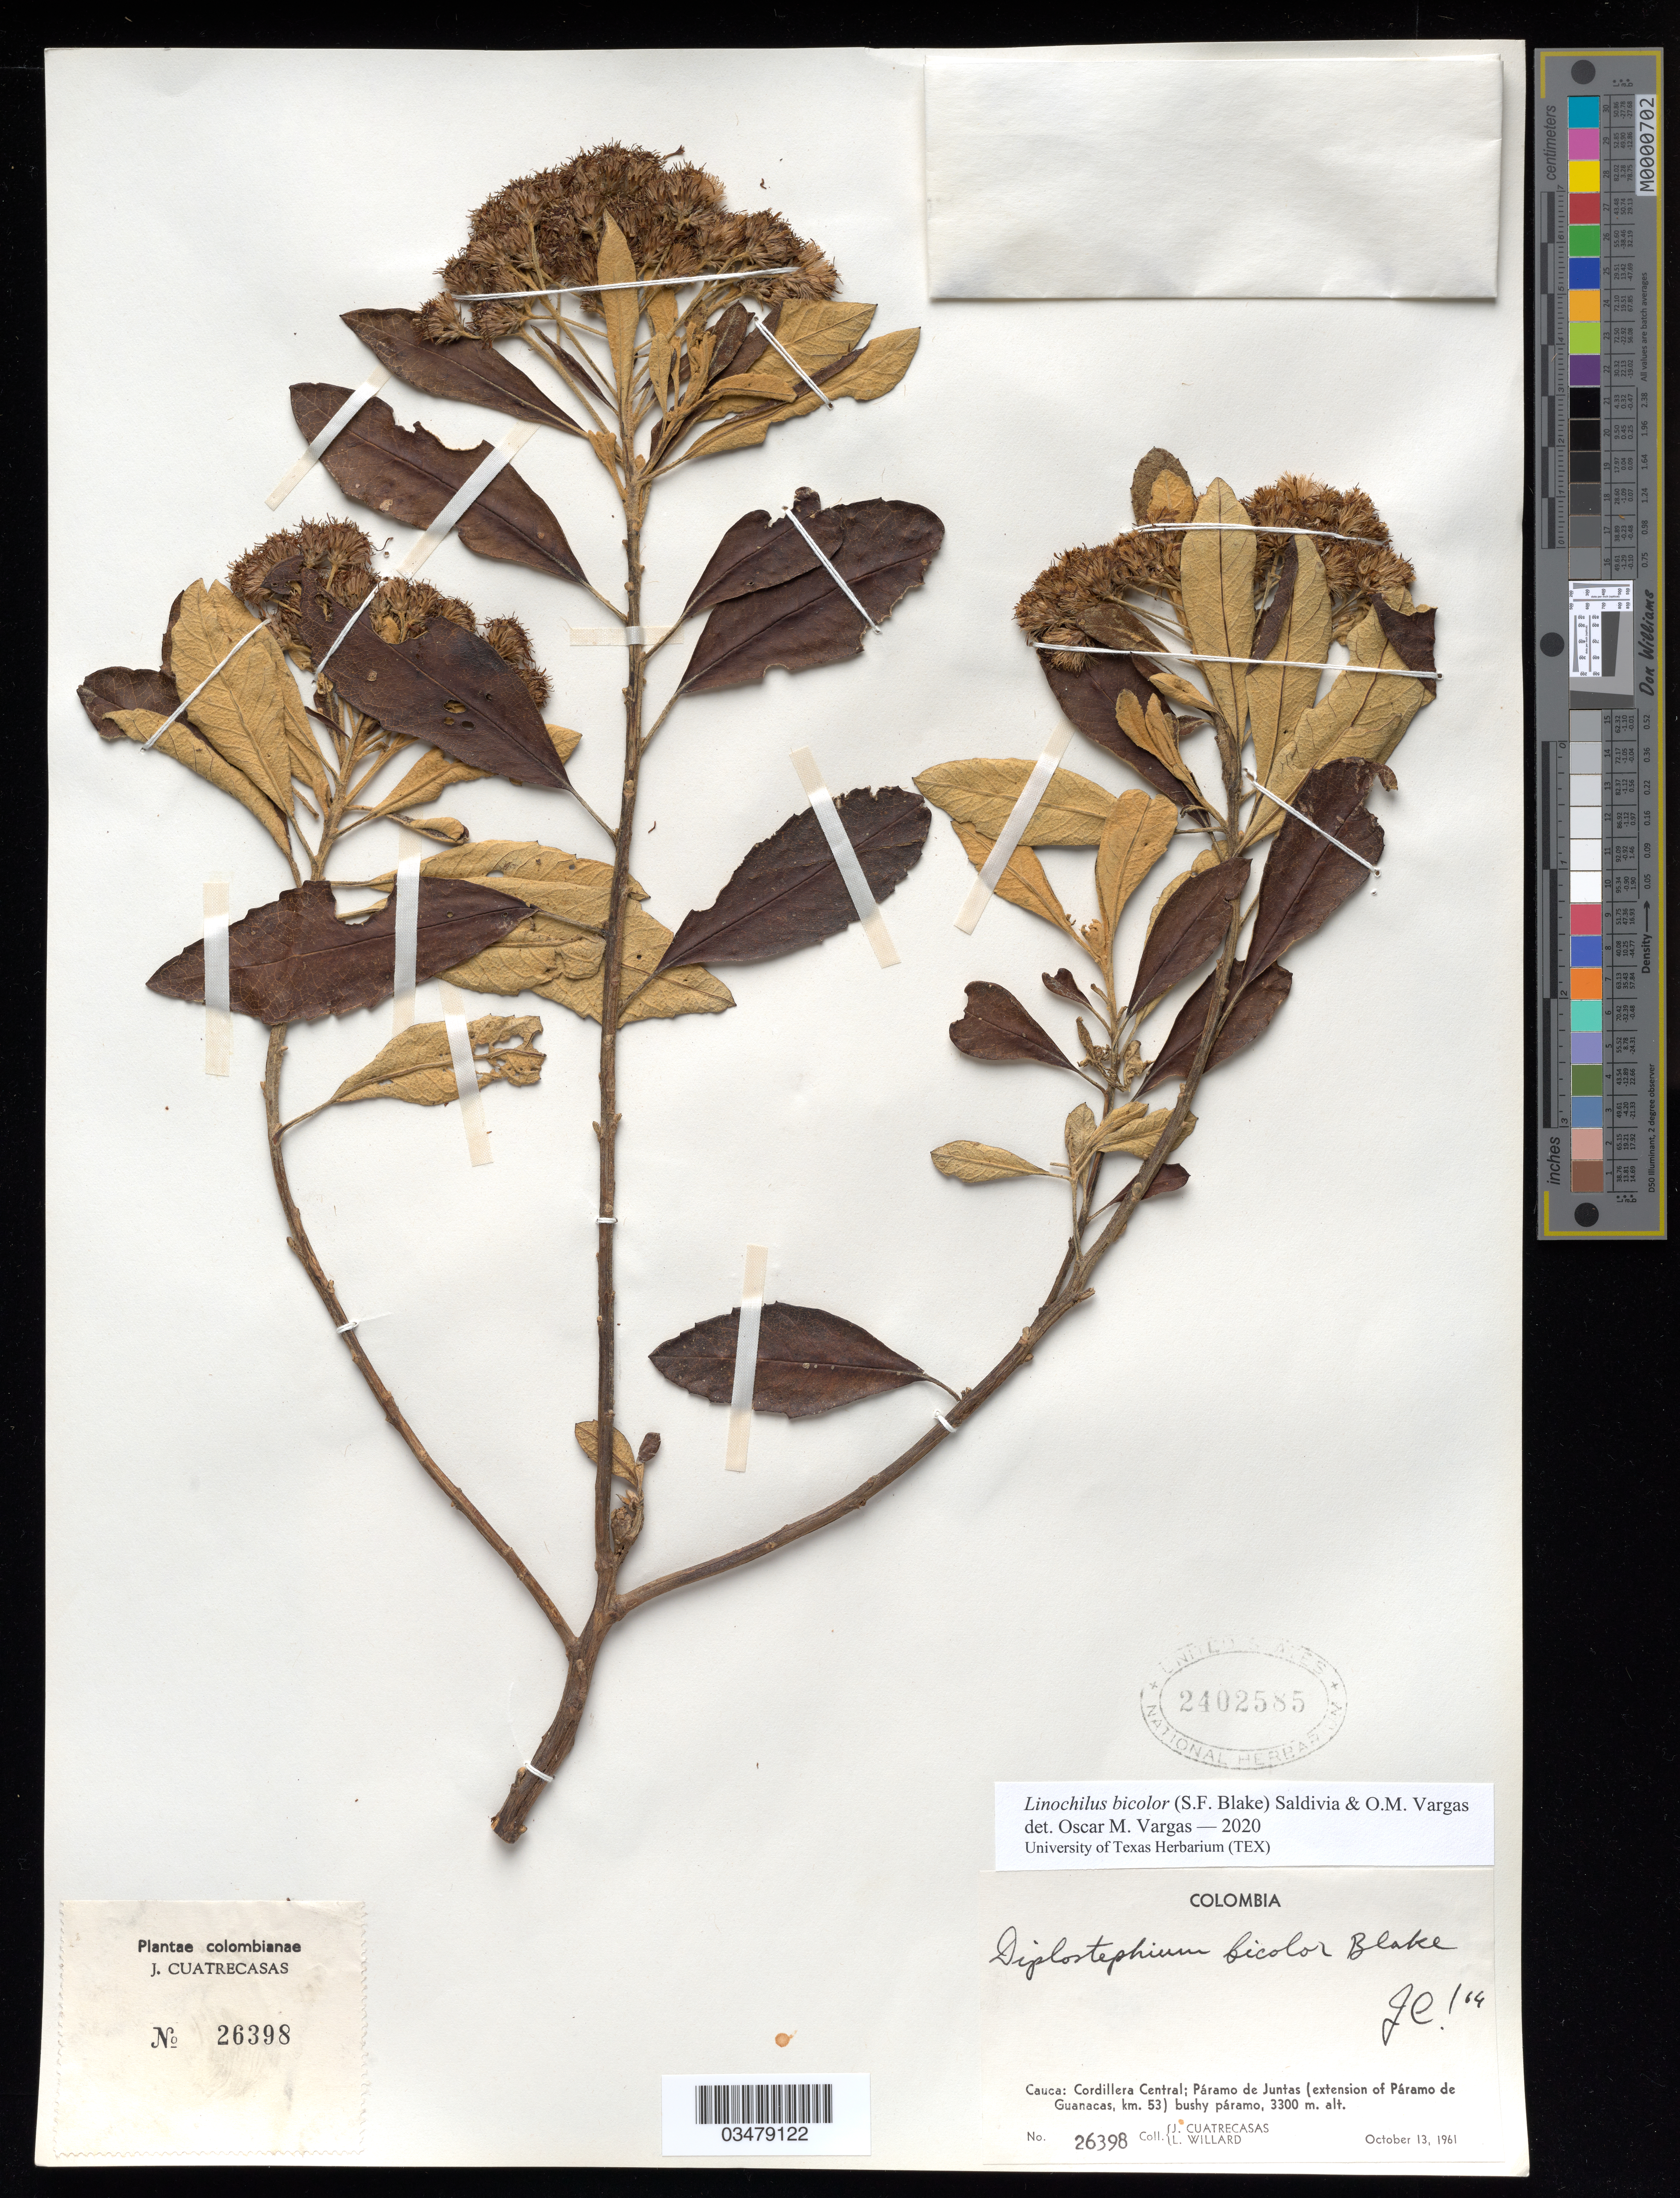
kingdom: Plantae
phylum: Tracheophyta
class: Magnoliopsida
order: Asterales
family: Asteraceae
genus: Linochilus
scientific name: Linochilus bicolor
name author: (S.F. Blake) Saldivia & O.M. Vargas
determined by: Vargas, Oscar M.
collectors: J. Cuatrecasas & L. Willard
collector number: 26398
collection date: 1961-10-13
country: Colombia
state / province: Cauca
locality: Cordillera Central; Páramo de Juntas (extension of Páramo de Guanacas, km. 53) bushy páramo.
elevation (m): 3300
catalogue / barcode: US 2402585